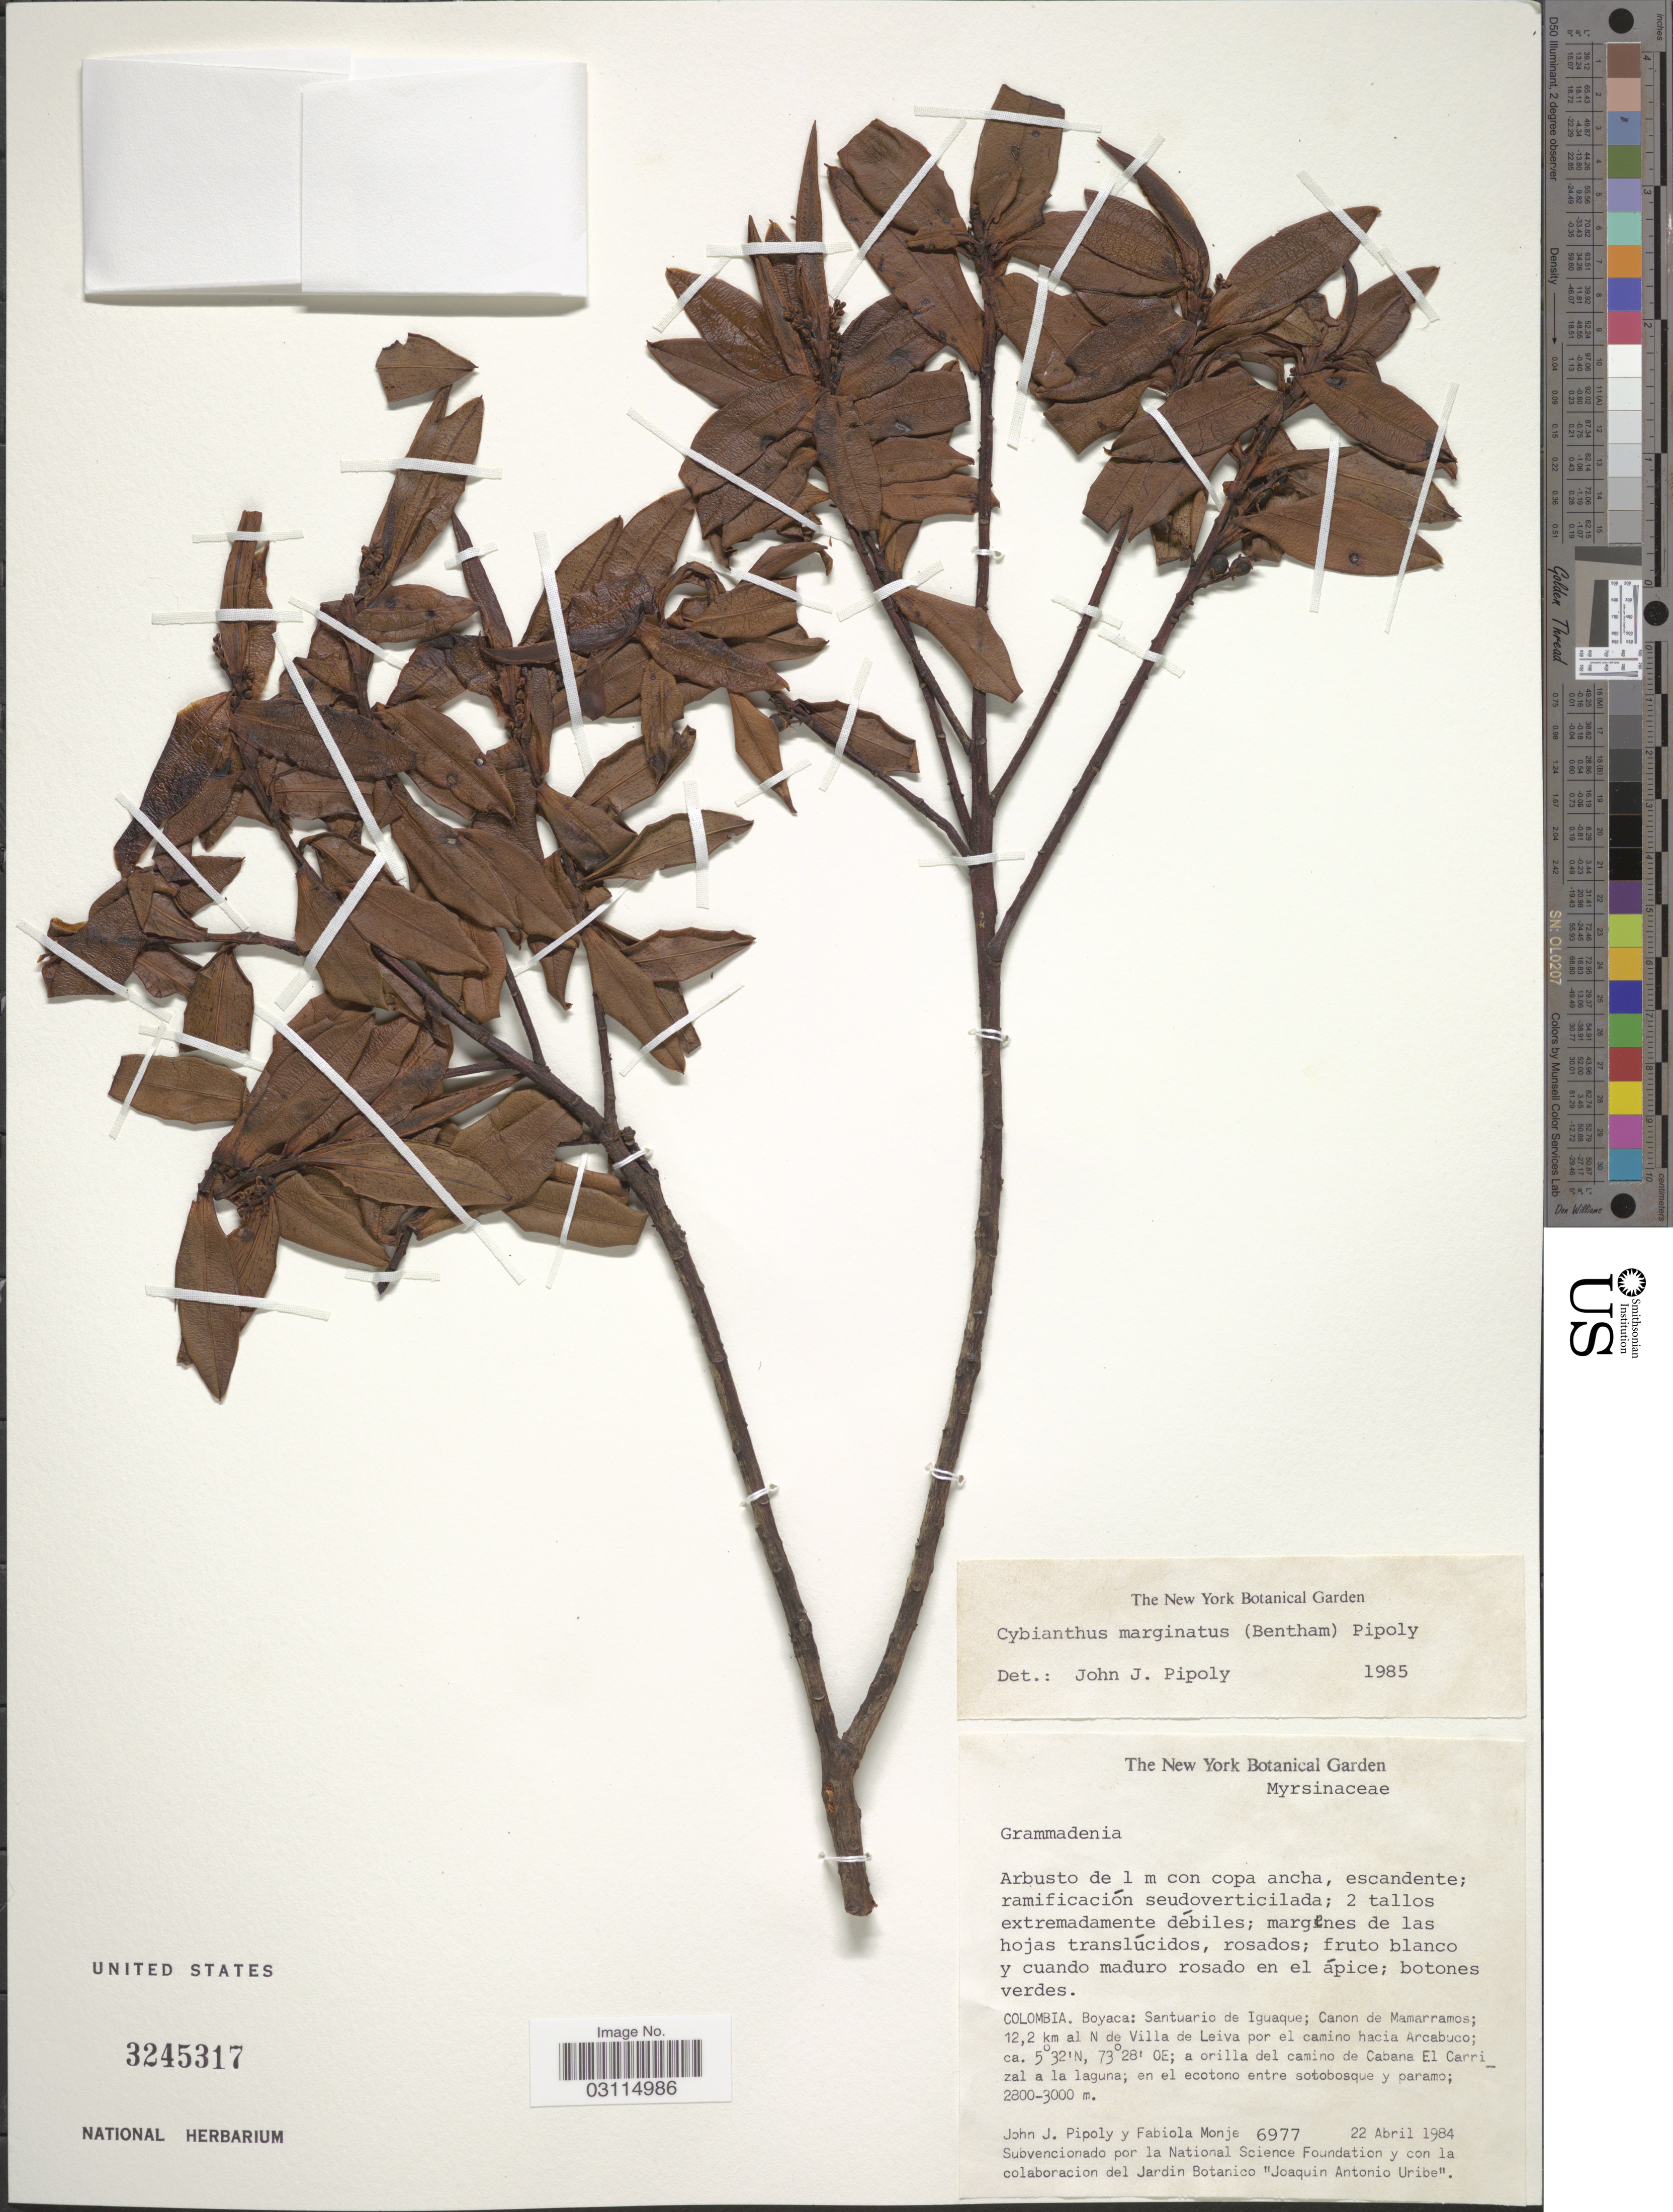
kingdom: Plantae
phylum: Tracheophyta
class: Magnoliopsida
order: Ericales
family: Primulaceae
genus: Cybianthus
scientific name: Cybianthus marginatus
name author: (Benth.) Pipoly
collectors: J. J. Pipoly & F. Monje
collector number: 6977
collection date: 1984-04-22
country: Colombia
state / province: Boyacá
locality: Santuario de Iguaque; Canon de Mamarramos; 12,2 km al N de Villa de Leiva por el camino hacia Arcabuco; a orilla del camino de Cabana El Carrizal a la laguna.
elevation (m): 2800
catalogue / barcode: US 3245317